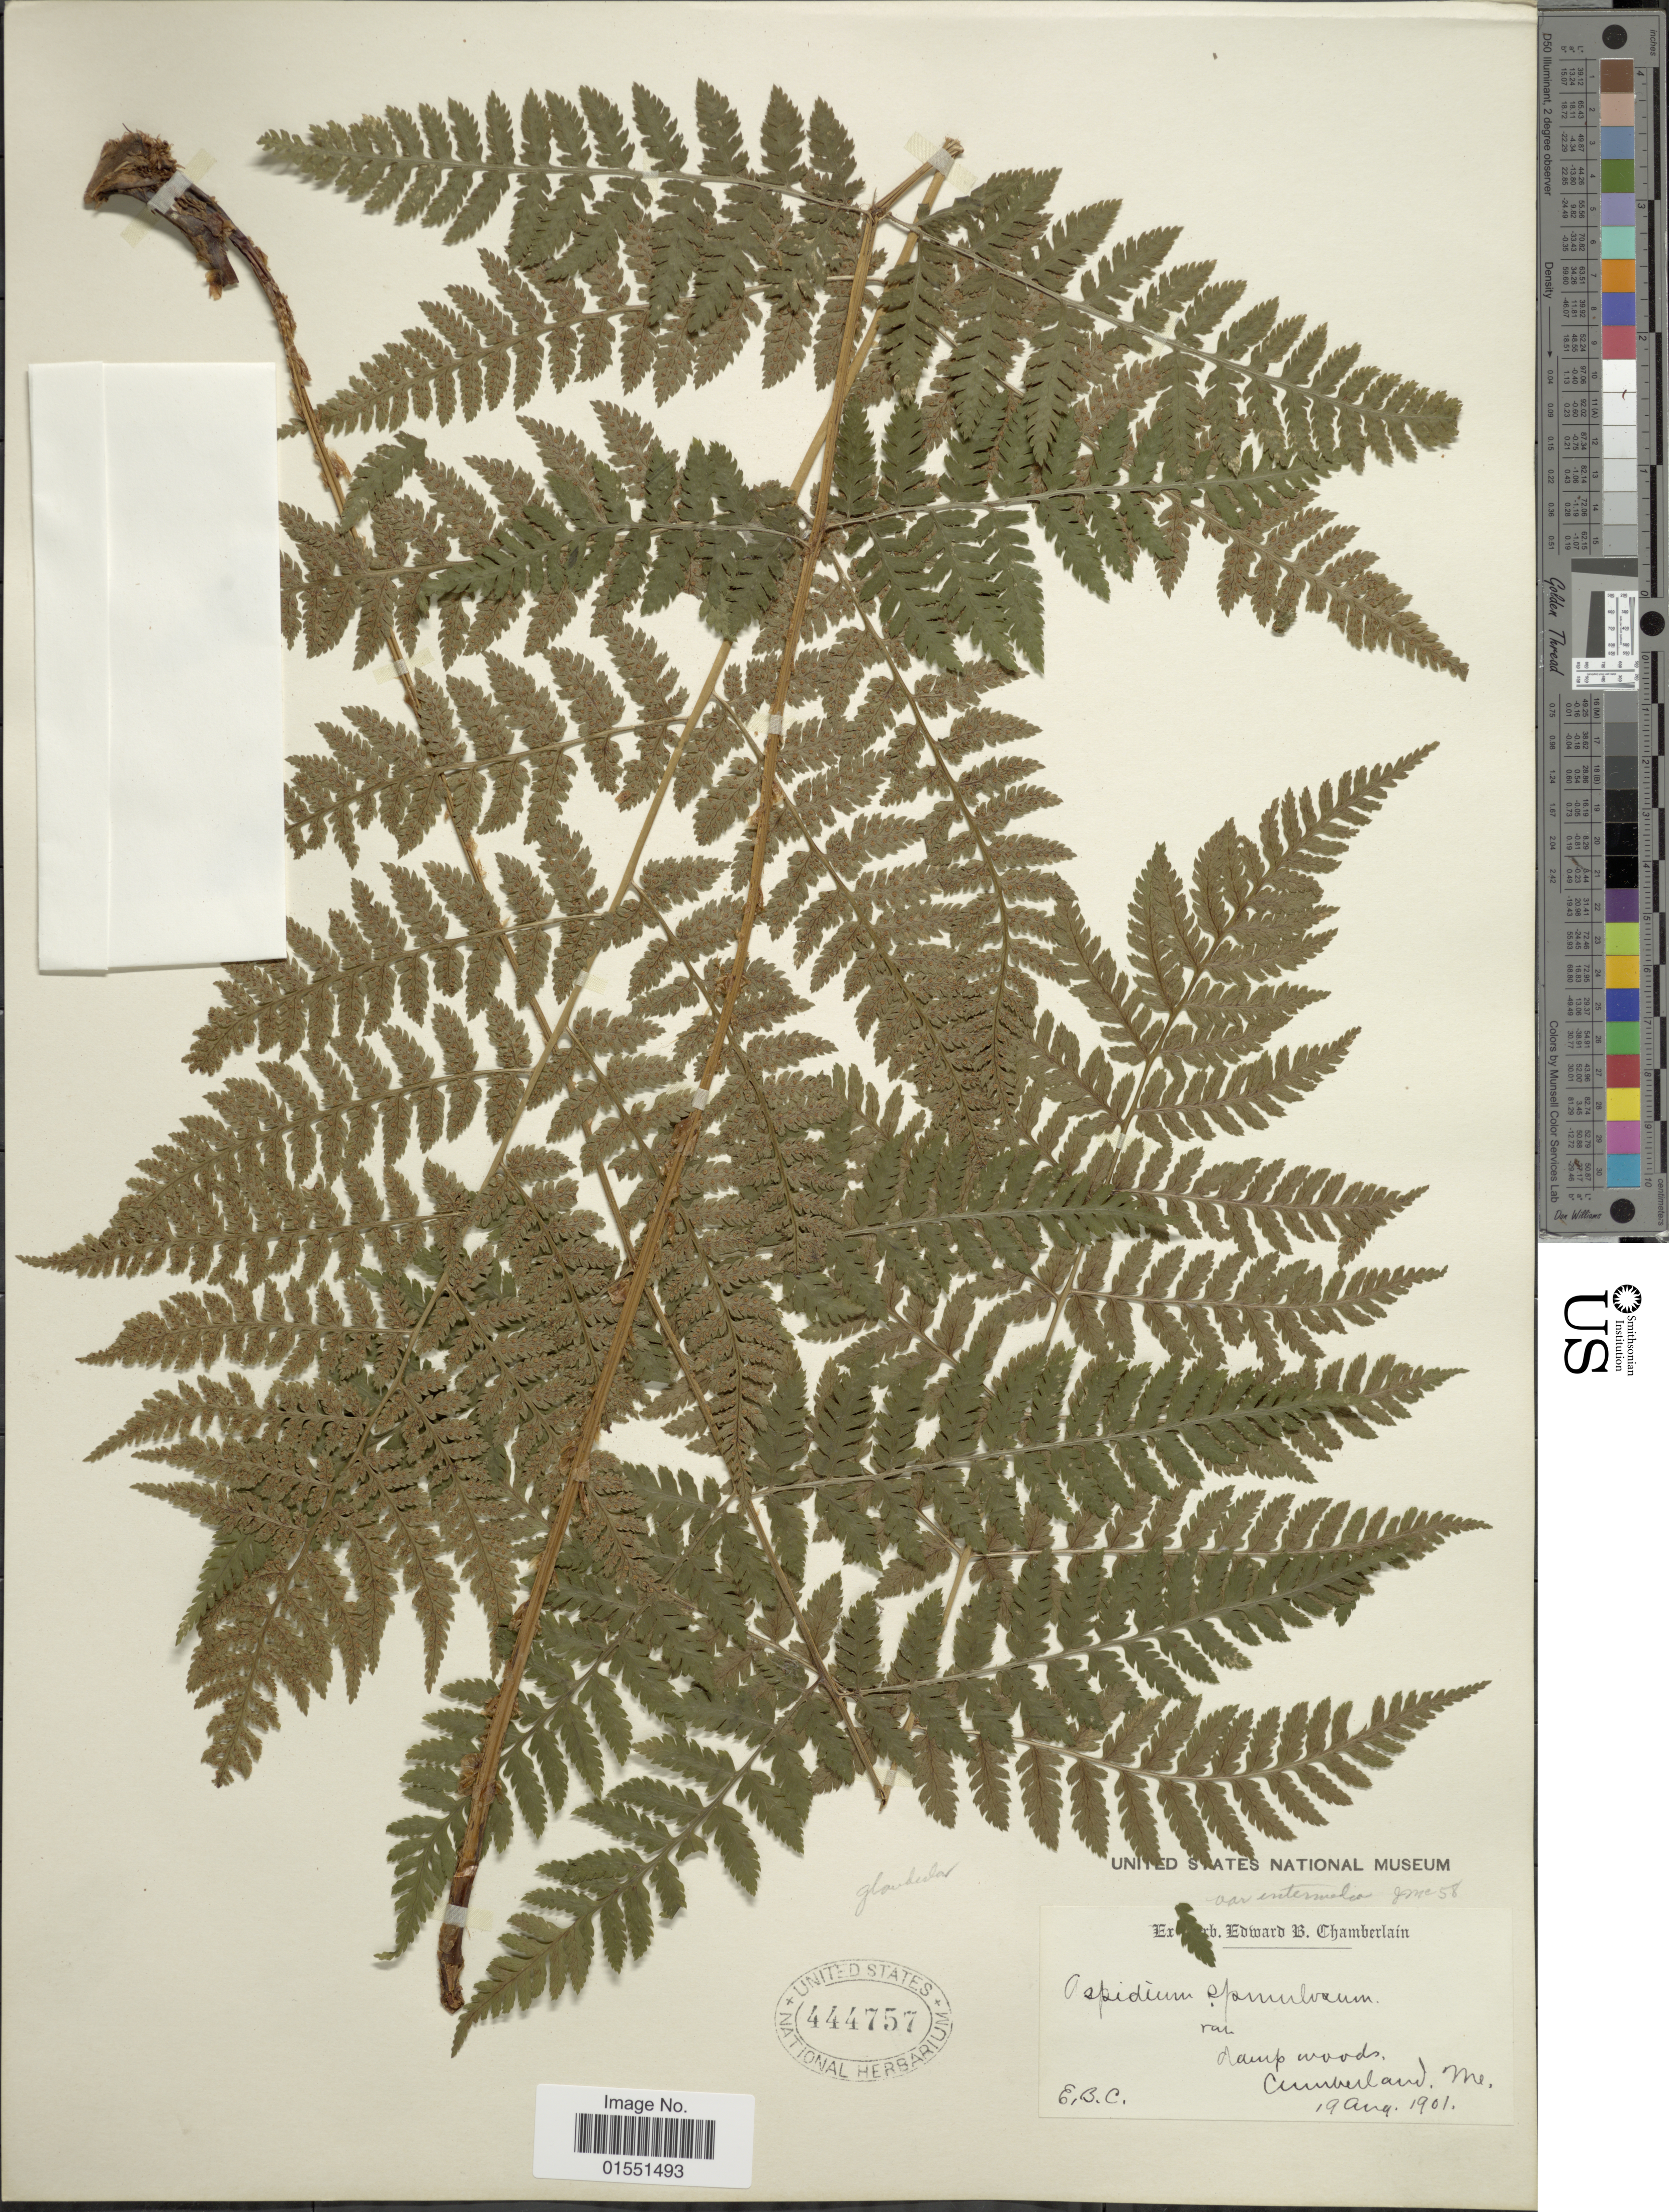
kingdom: Plantae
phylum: Tracheophyta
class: Polypodiopsida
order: Polypodiales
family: Dryopteridaceae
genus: Dryopteris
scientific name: Dryopteris intermedia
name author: (Muhl.) A. Gray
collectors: E. Chamberlain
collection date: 1901-08-19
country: United States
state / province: Maine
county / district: Cumberland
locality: Cumberland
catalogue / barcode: US 444757